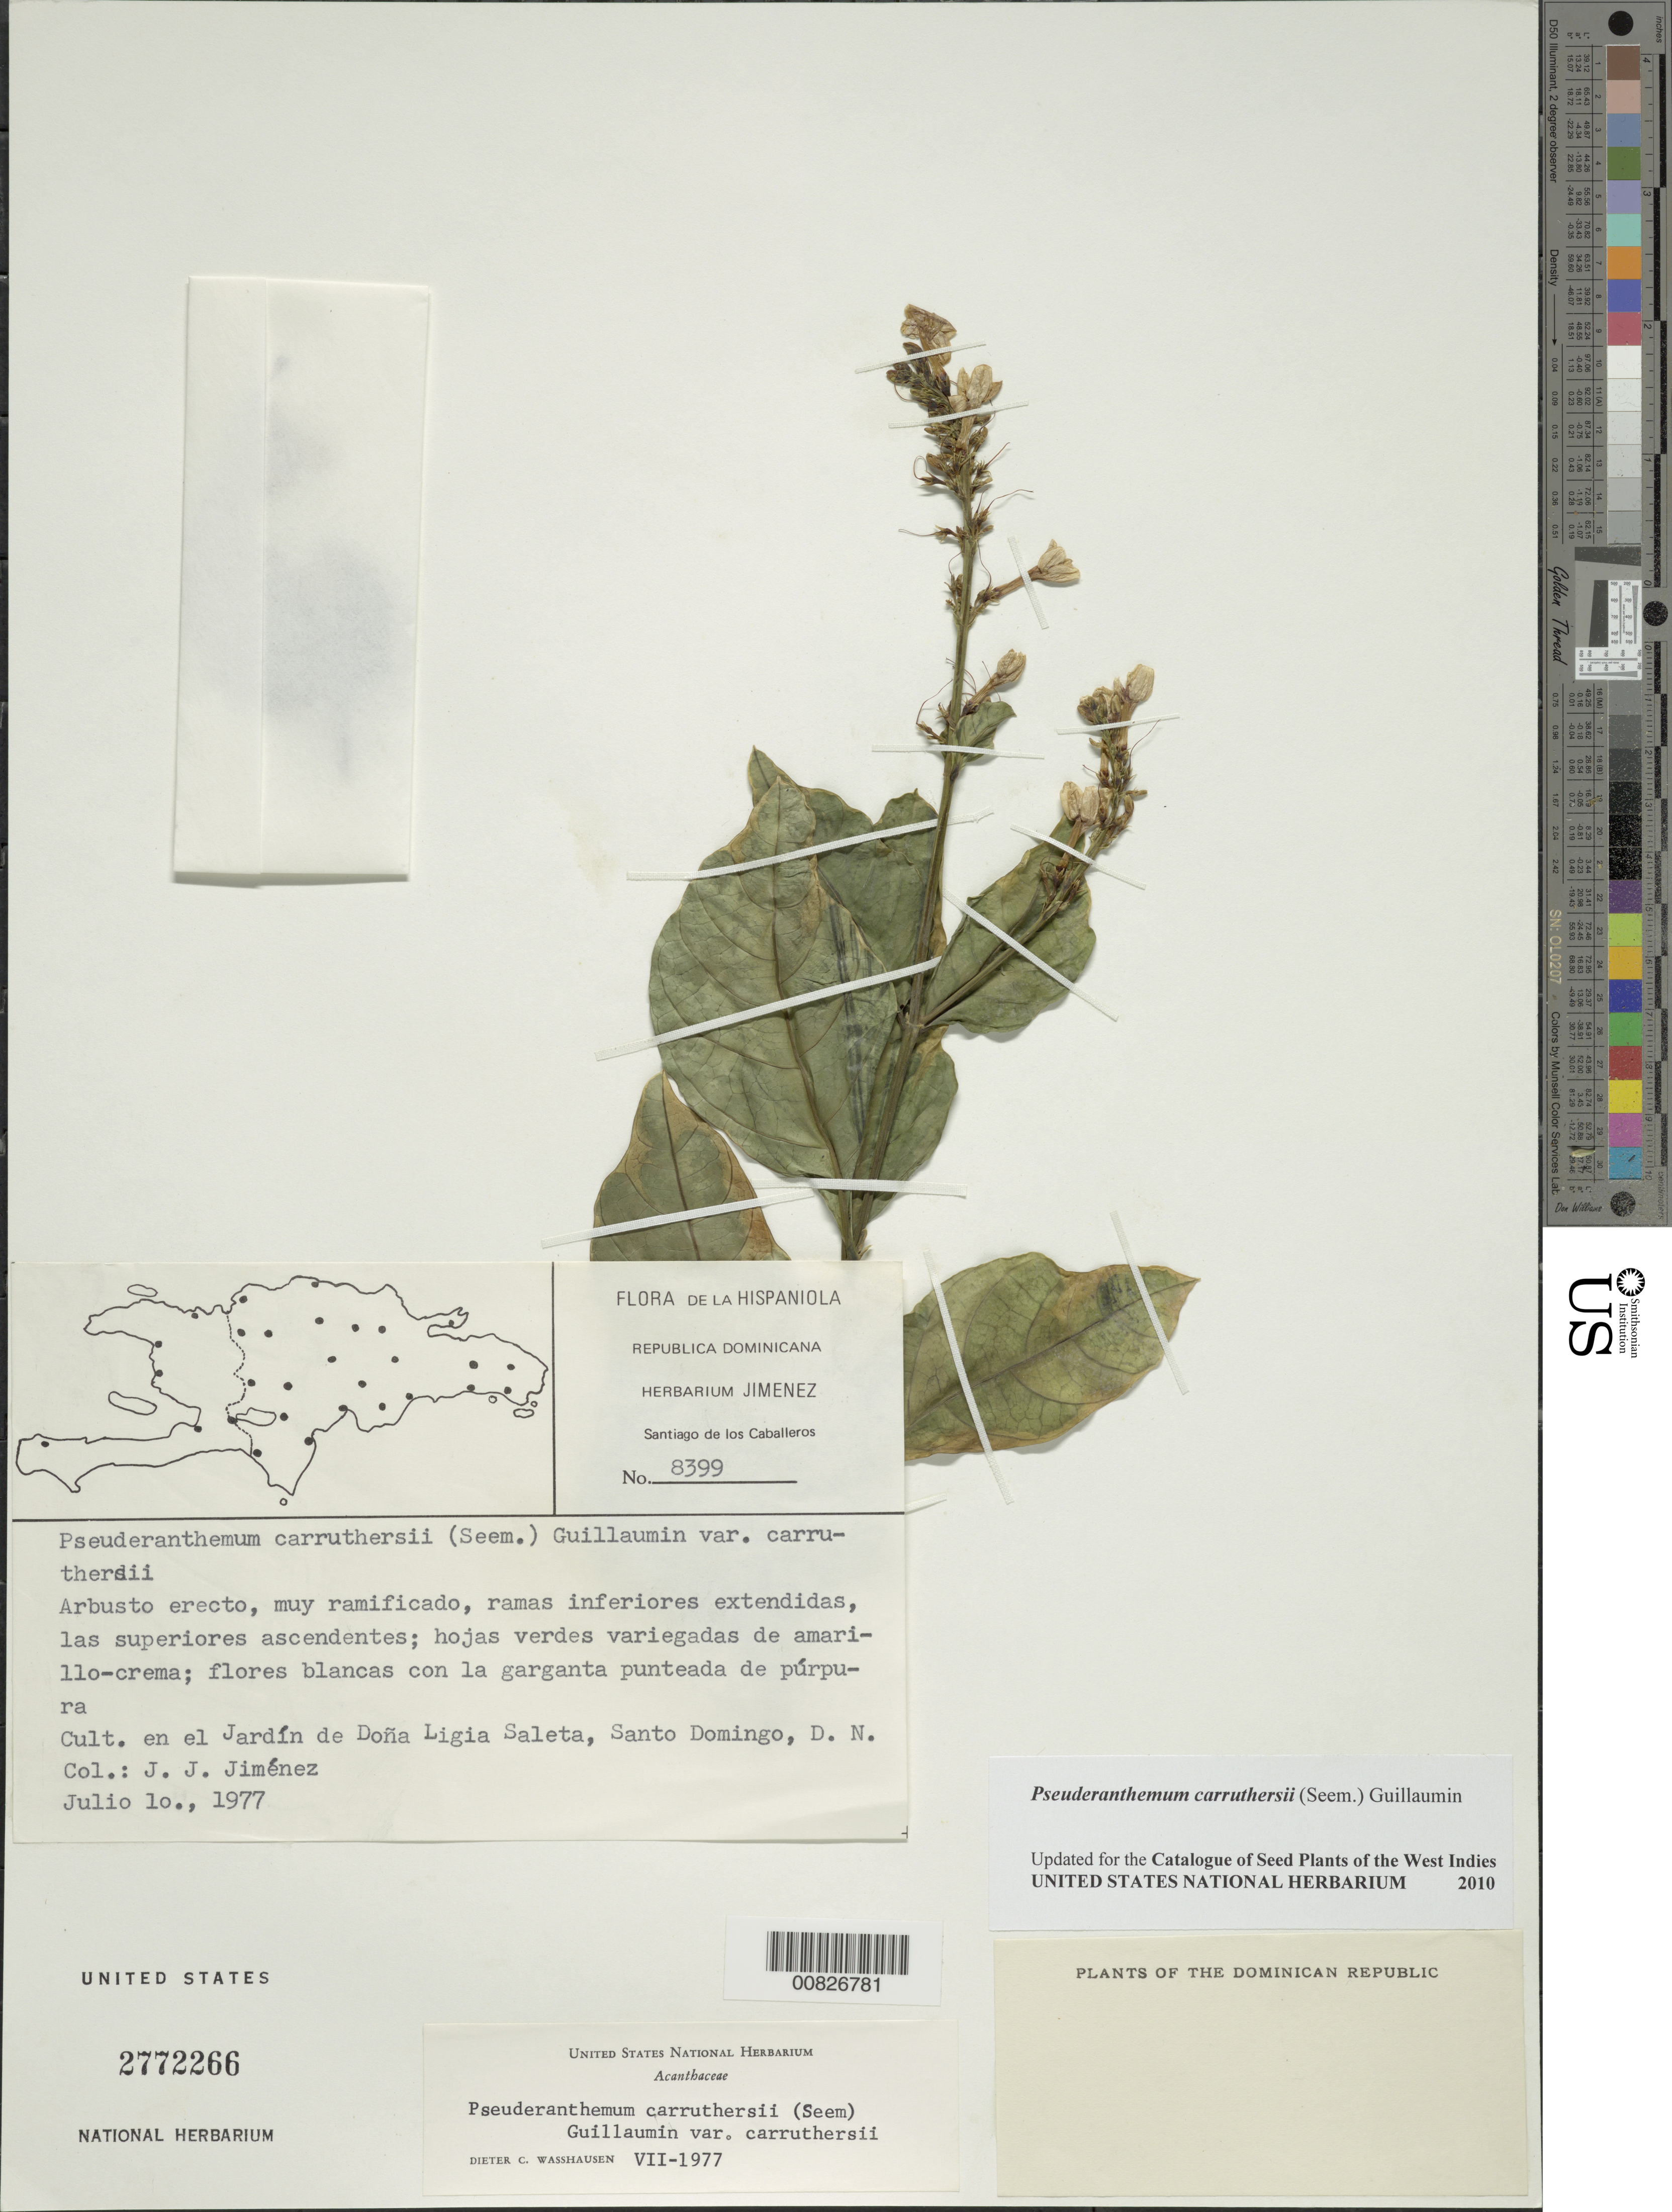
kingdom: Plantae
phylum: Tracheophyta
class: Magnoliopsida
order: Lamiales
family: Acanthaceae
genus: Pseuderanthemum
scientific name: Pseuderanthemum carruthersii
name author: (Seem.) Guillaumin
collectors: J. J. Jiménez Almonte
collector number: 8399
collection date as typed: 10 Jul 1977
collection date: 1977-07-10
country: Dominican Republic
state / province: Distrito Nacional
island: Hispaniola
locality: Santo Domingo City, en el Jardín de Doña Ligia Saleta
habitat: En el jardín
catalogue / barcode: US 2772266